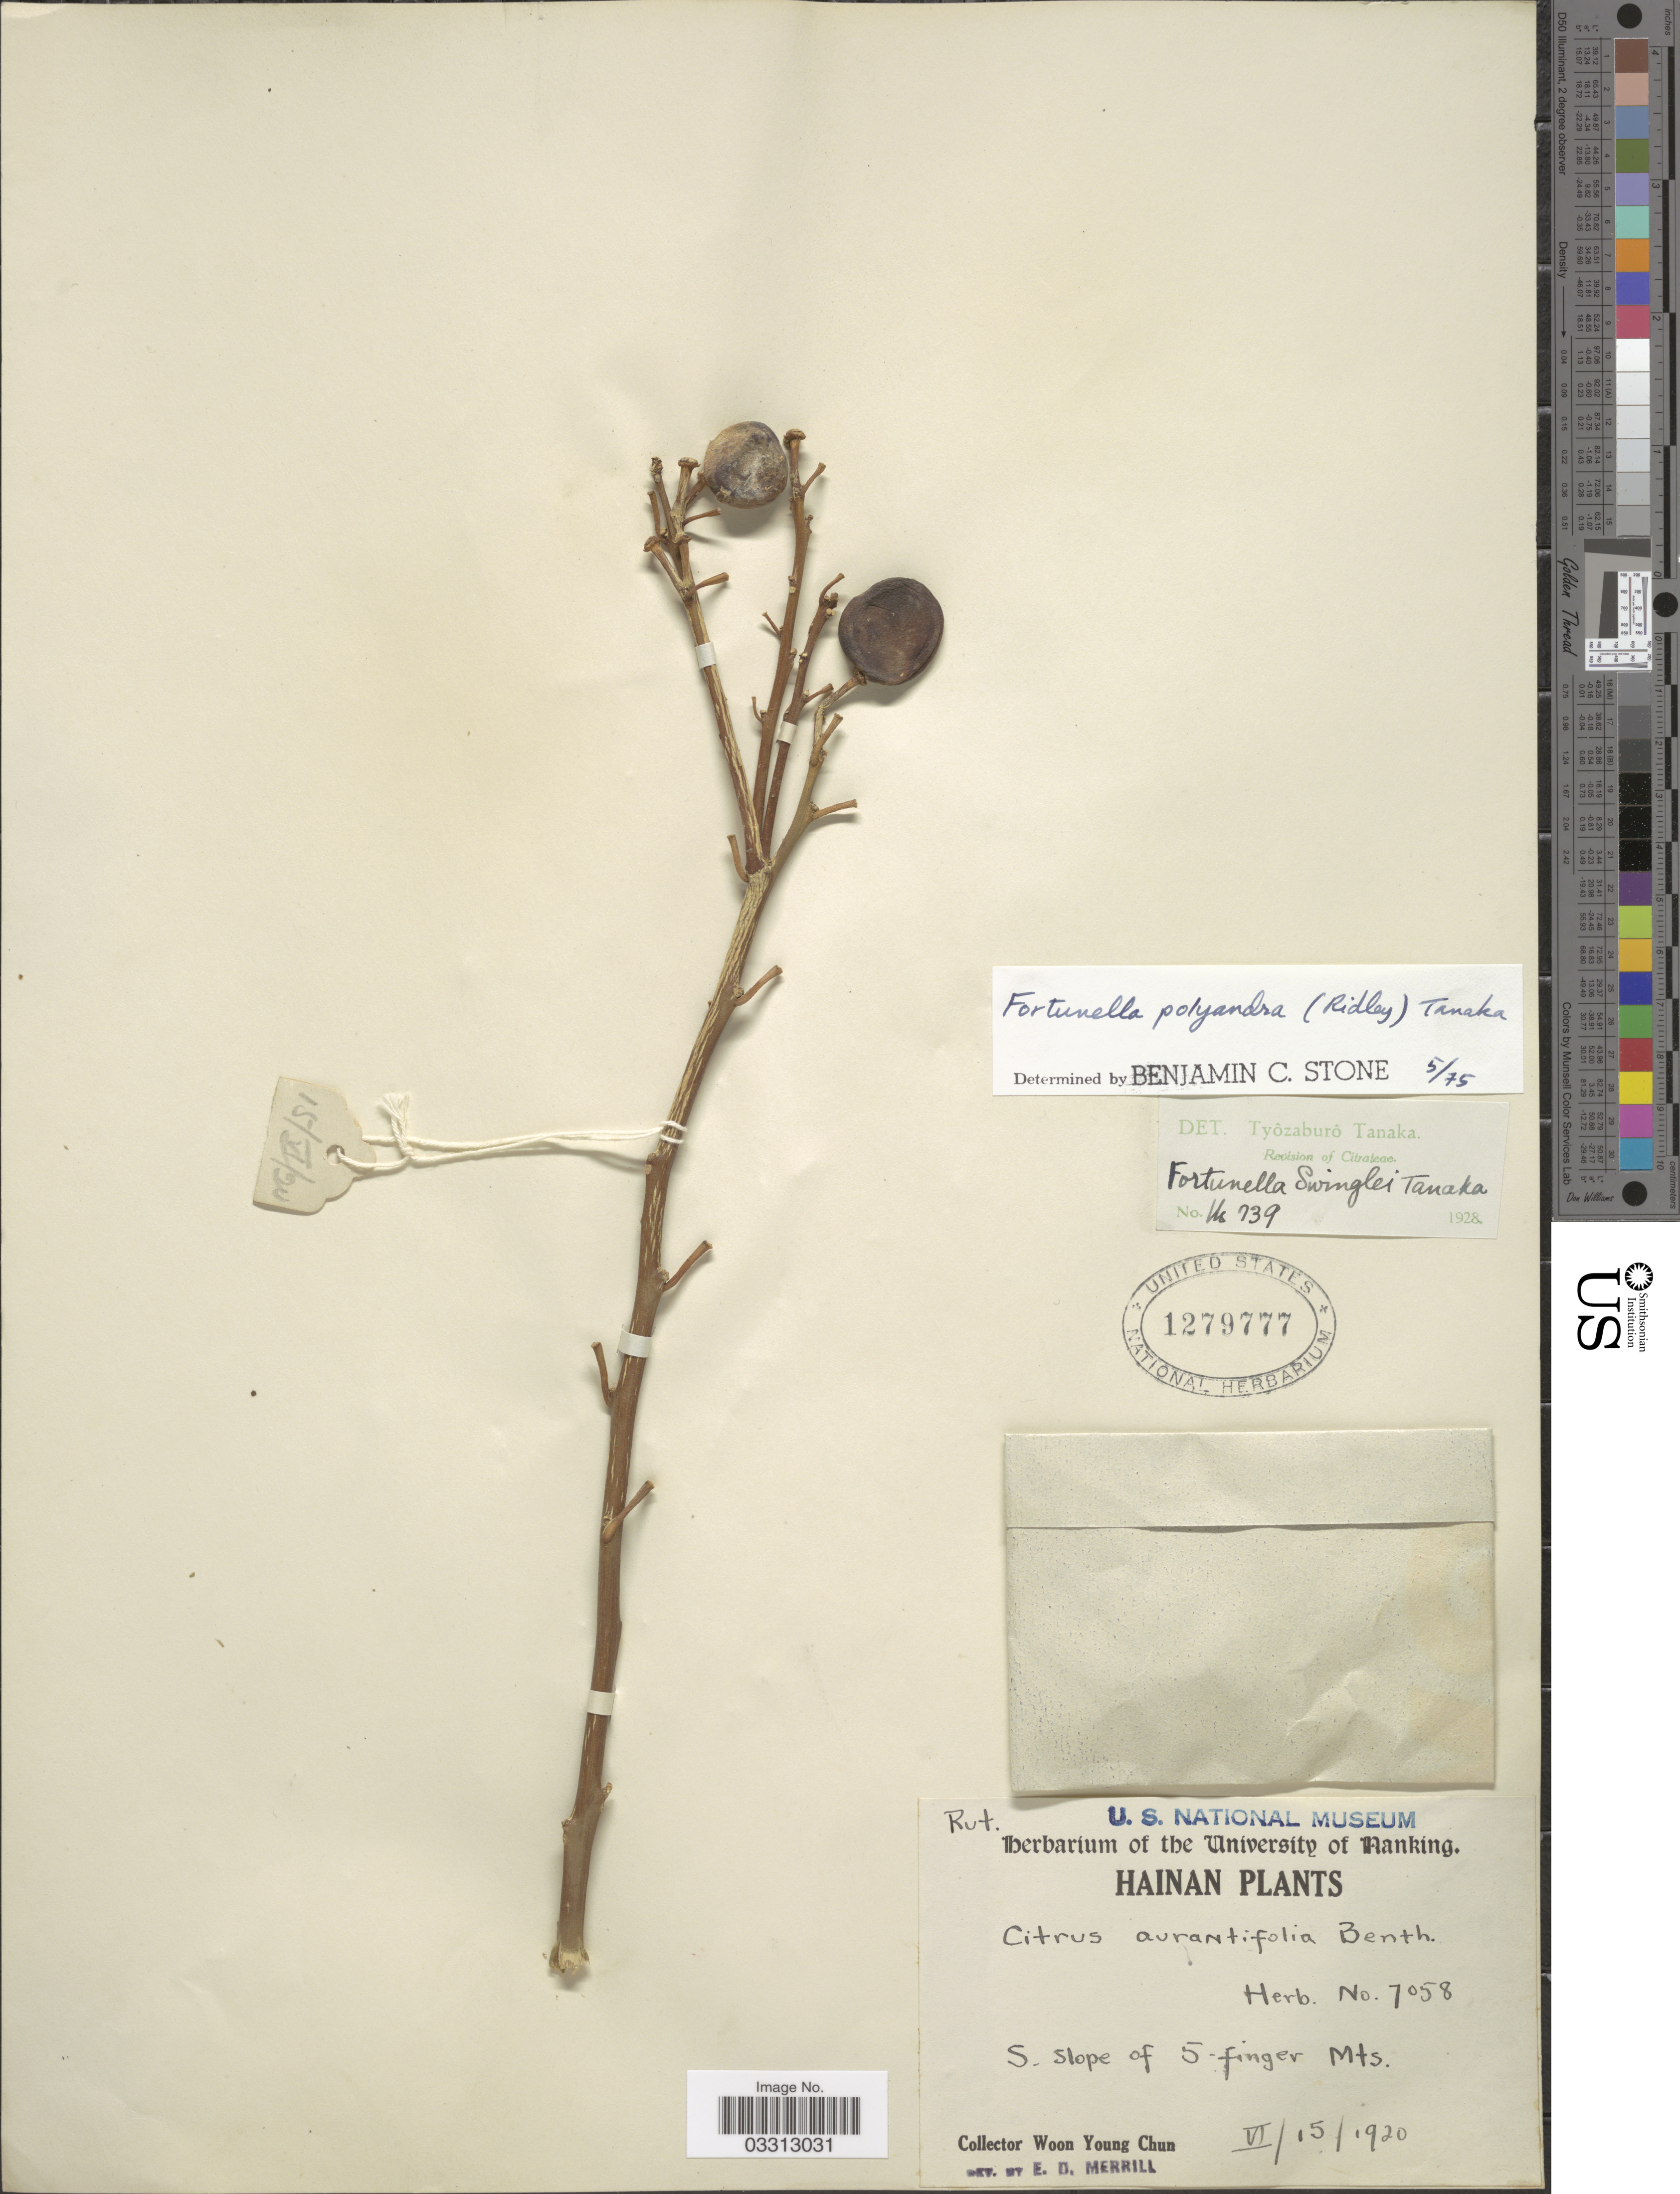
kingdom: Plantae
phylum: Tracheophyta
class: Magnoliopsida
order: Sapindales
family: Rutaceae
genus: Citrus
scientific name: Citrus swinglei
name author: Burkill ex Harms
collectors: W. Y. Chun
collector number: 7058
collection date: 1920-06-15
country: China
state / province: Hainan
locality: S. slope of 5-finger Mts.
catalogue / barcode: US 1279777